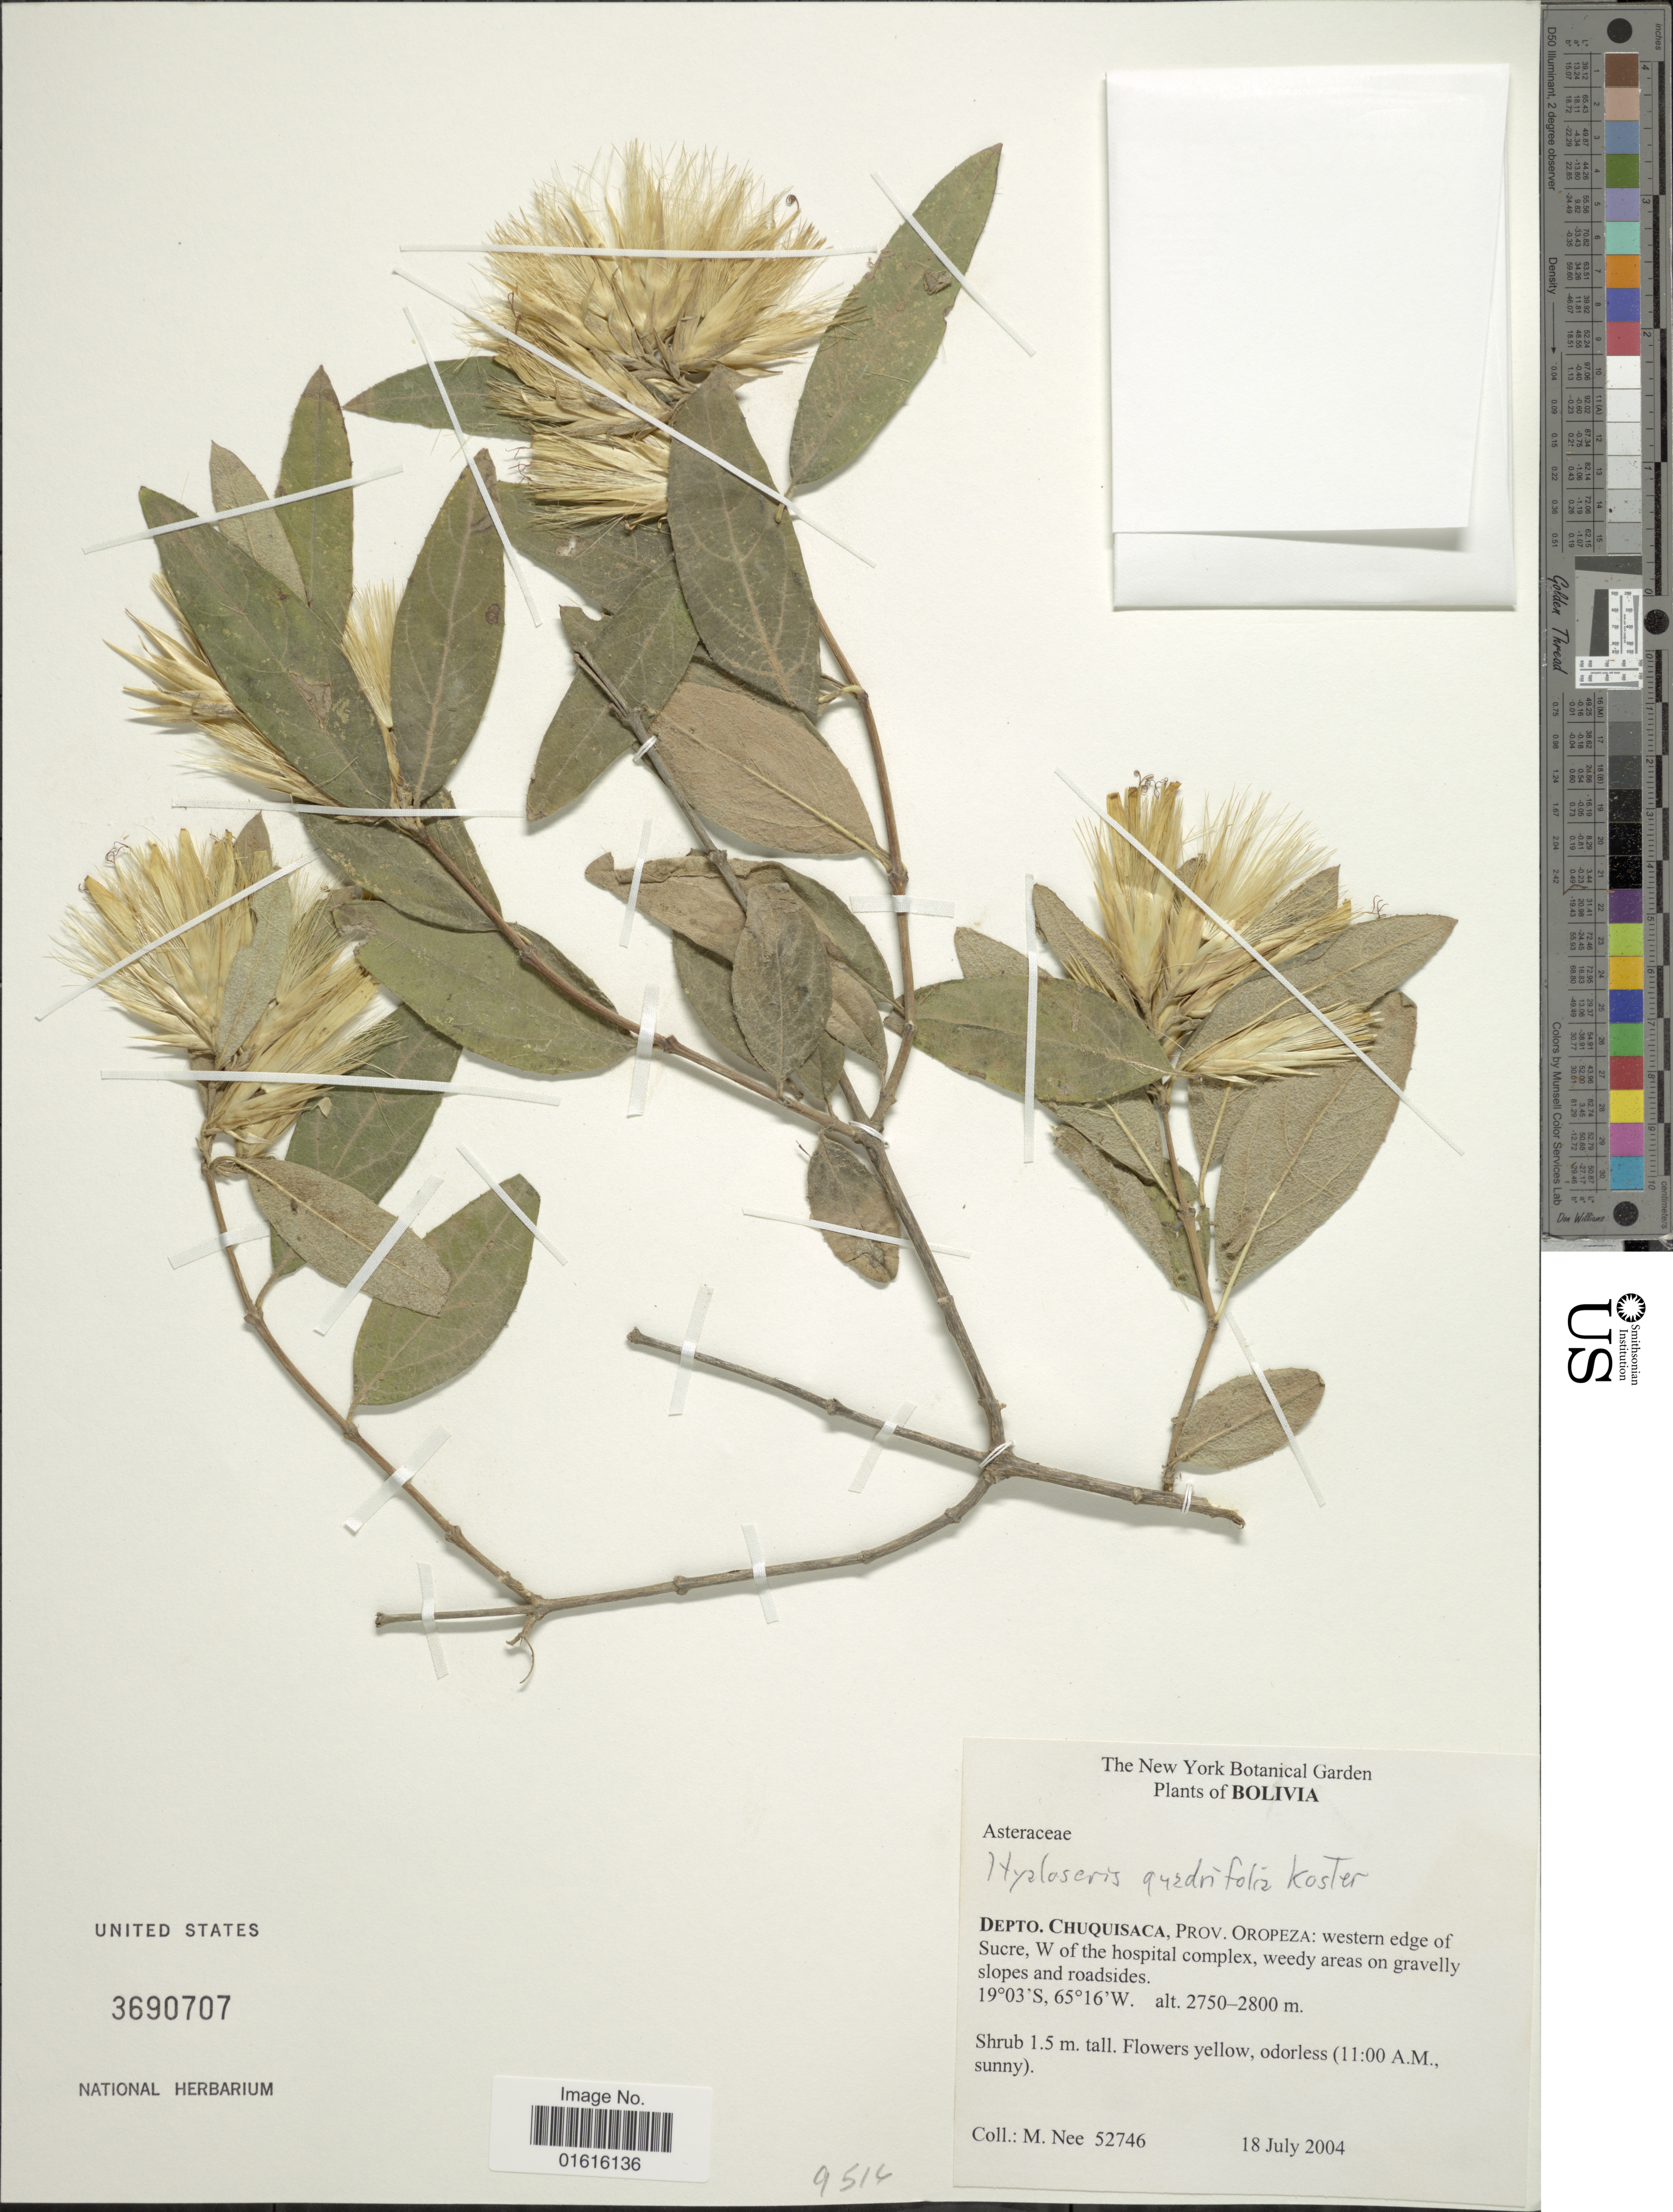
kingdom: Plantae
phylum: Tracheophyta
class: Magnoliopsida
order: Asterales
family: Asteraceae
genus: Hyaloseris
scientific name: Hyaloseris quadriflora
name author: J. Kost.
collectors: M. Nee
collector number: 52746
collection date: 2004-07-18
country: Bolivia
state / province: Chuquisaca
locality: Prov. Oropeza: western edge of Sucre, W of the hospital complex, weedy areas on gravelly slopes and roadsides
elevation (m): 2750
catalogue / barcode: US 3690707